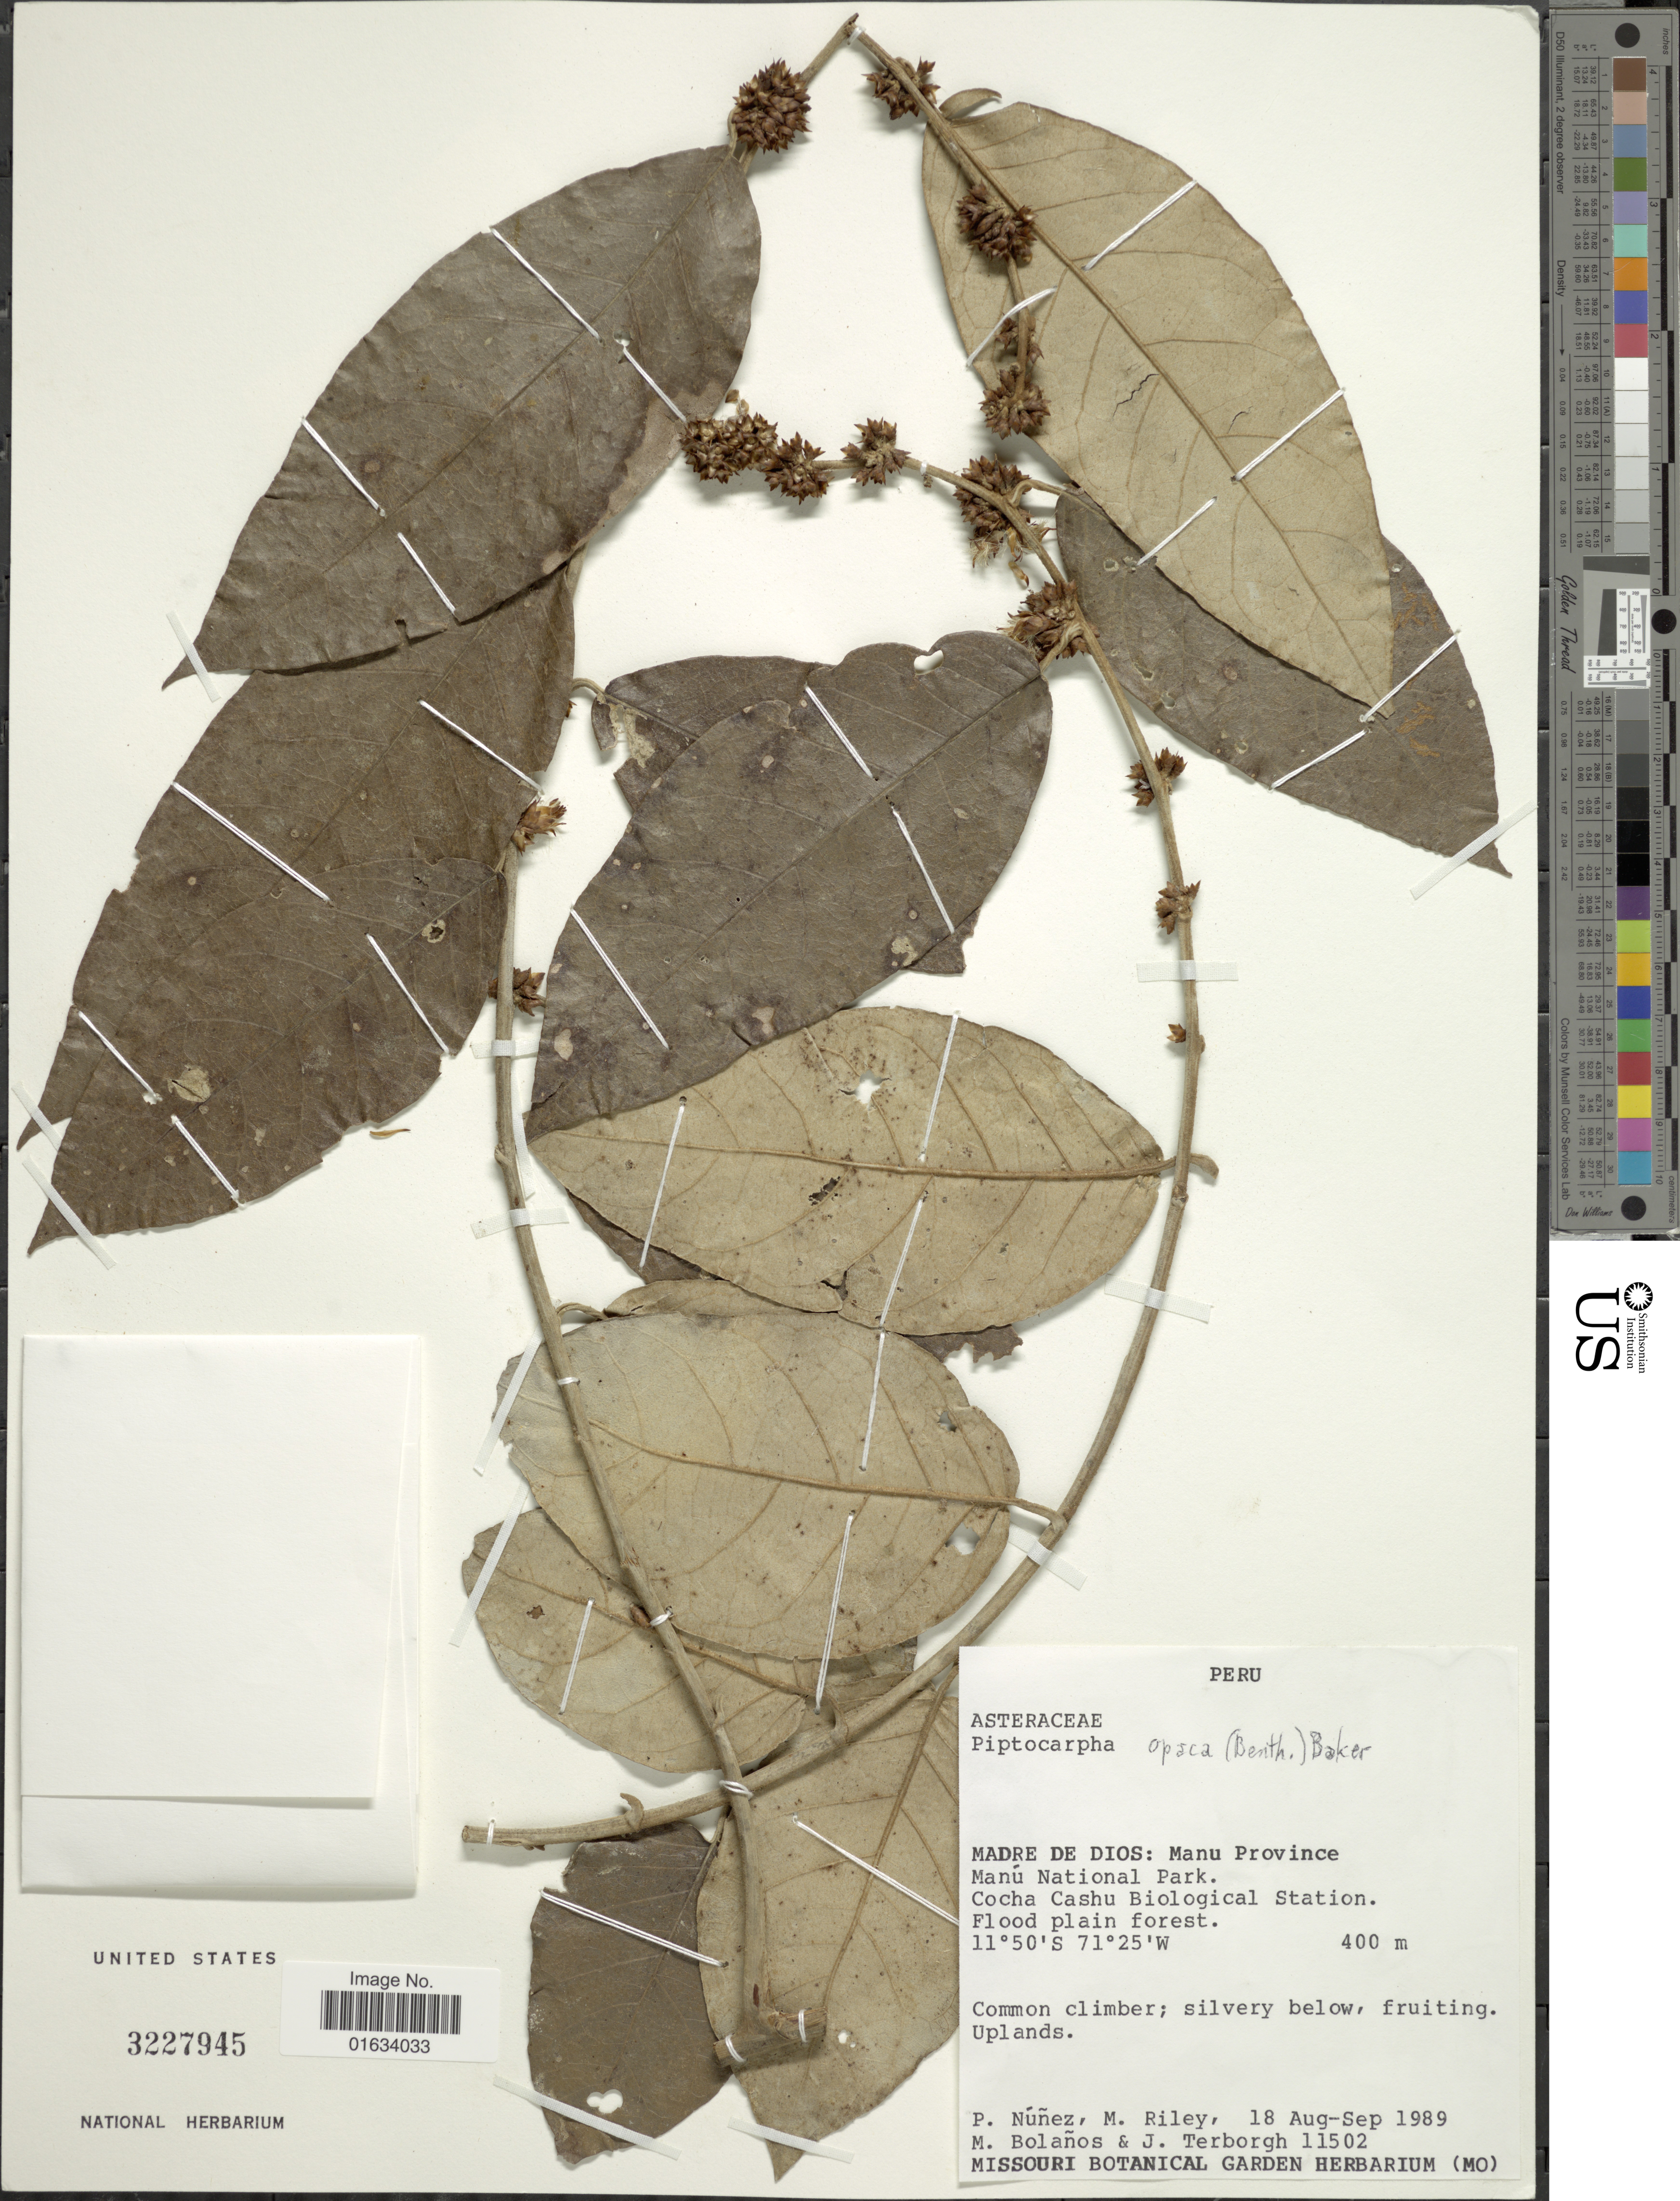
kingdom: Plantae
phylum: Tracheophyta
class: Magnoliopsida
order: Asterales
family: Asteraceae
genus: Piptocarpha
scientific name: Piptocarpha opaca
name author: (Benth.) Baker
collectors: P. Nuñez V., M. Riley, M. Bolaños & J. Terborgh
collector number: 11502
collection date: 1989-08-18/1989-09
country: Peru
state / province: Madre de Dios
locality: Peru. Madre de Dios: Manu Province. Manu National Parl. Cocha Cashu Biological Station. Flood plain forest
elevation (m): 400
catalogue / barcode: US 3227945